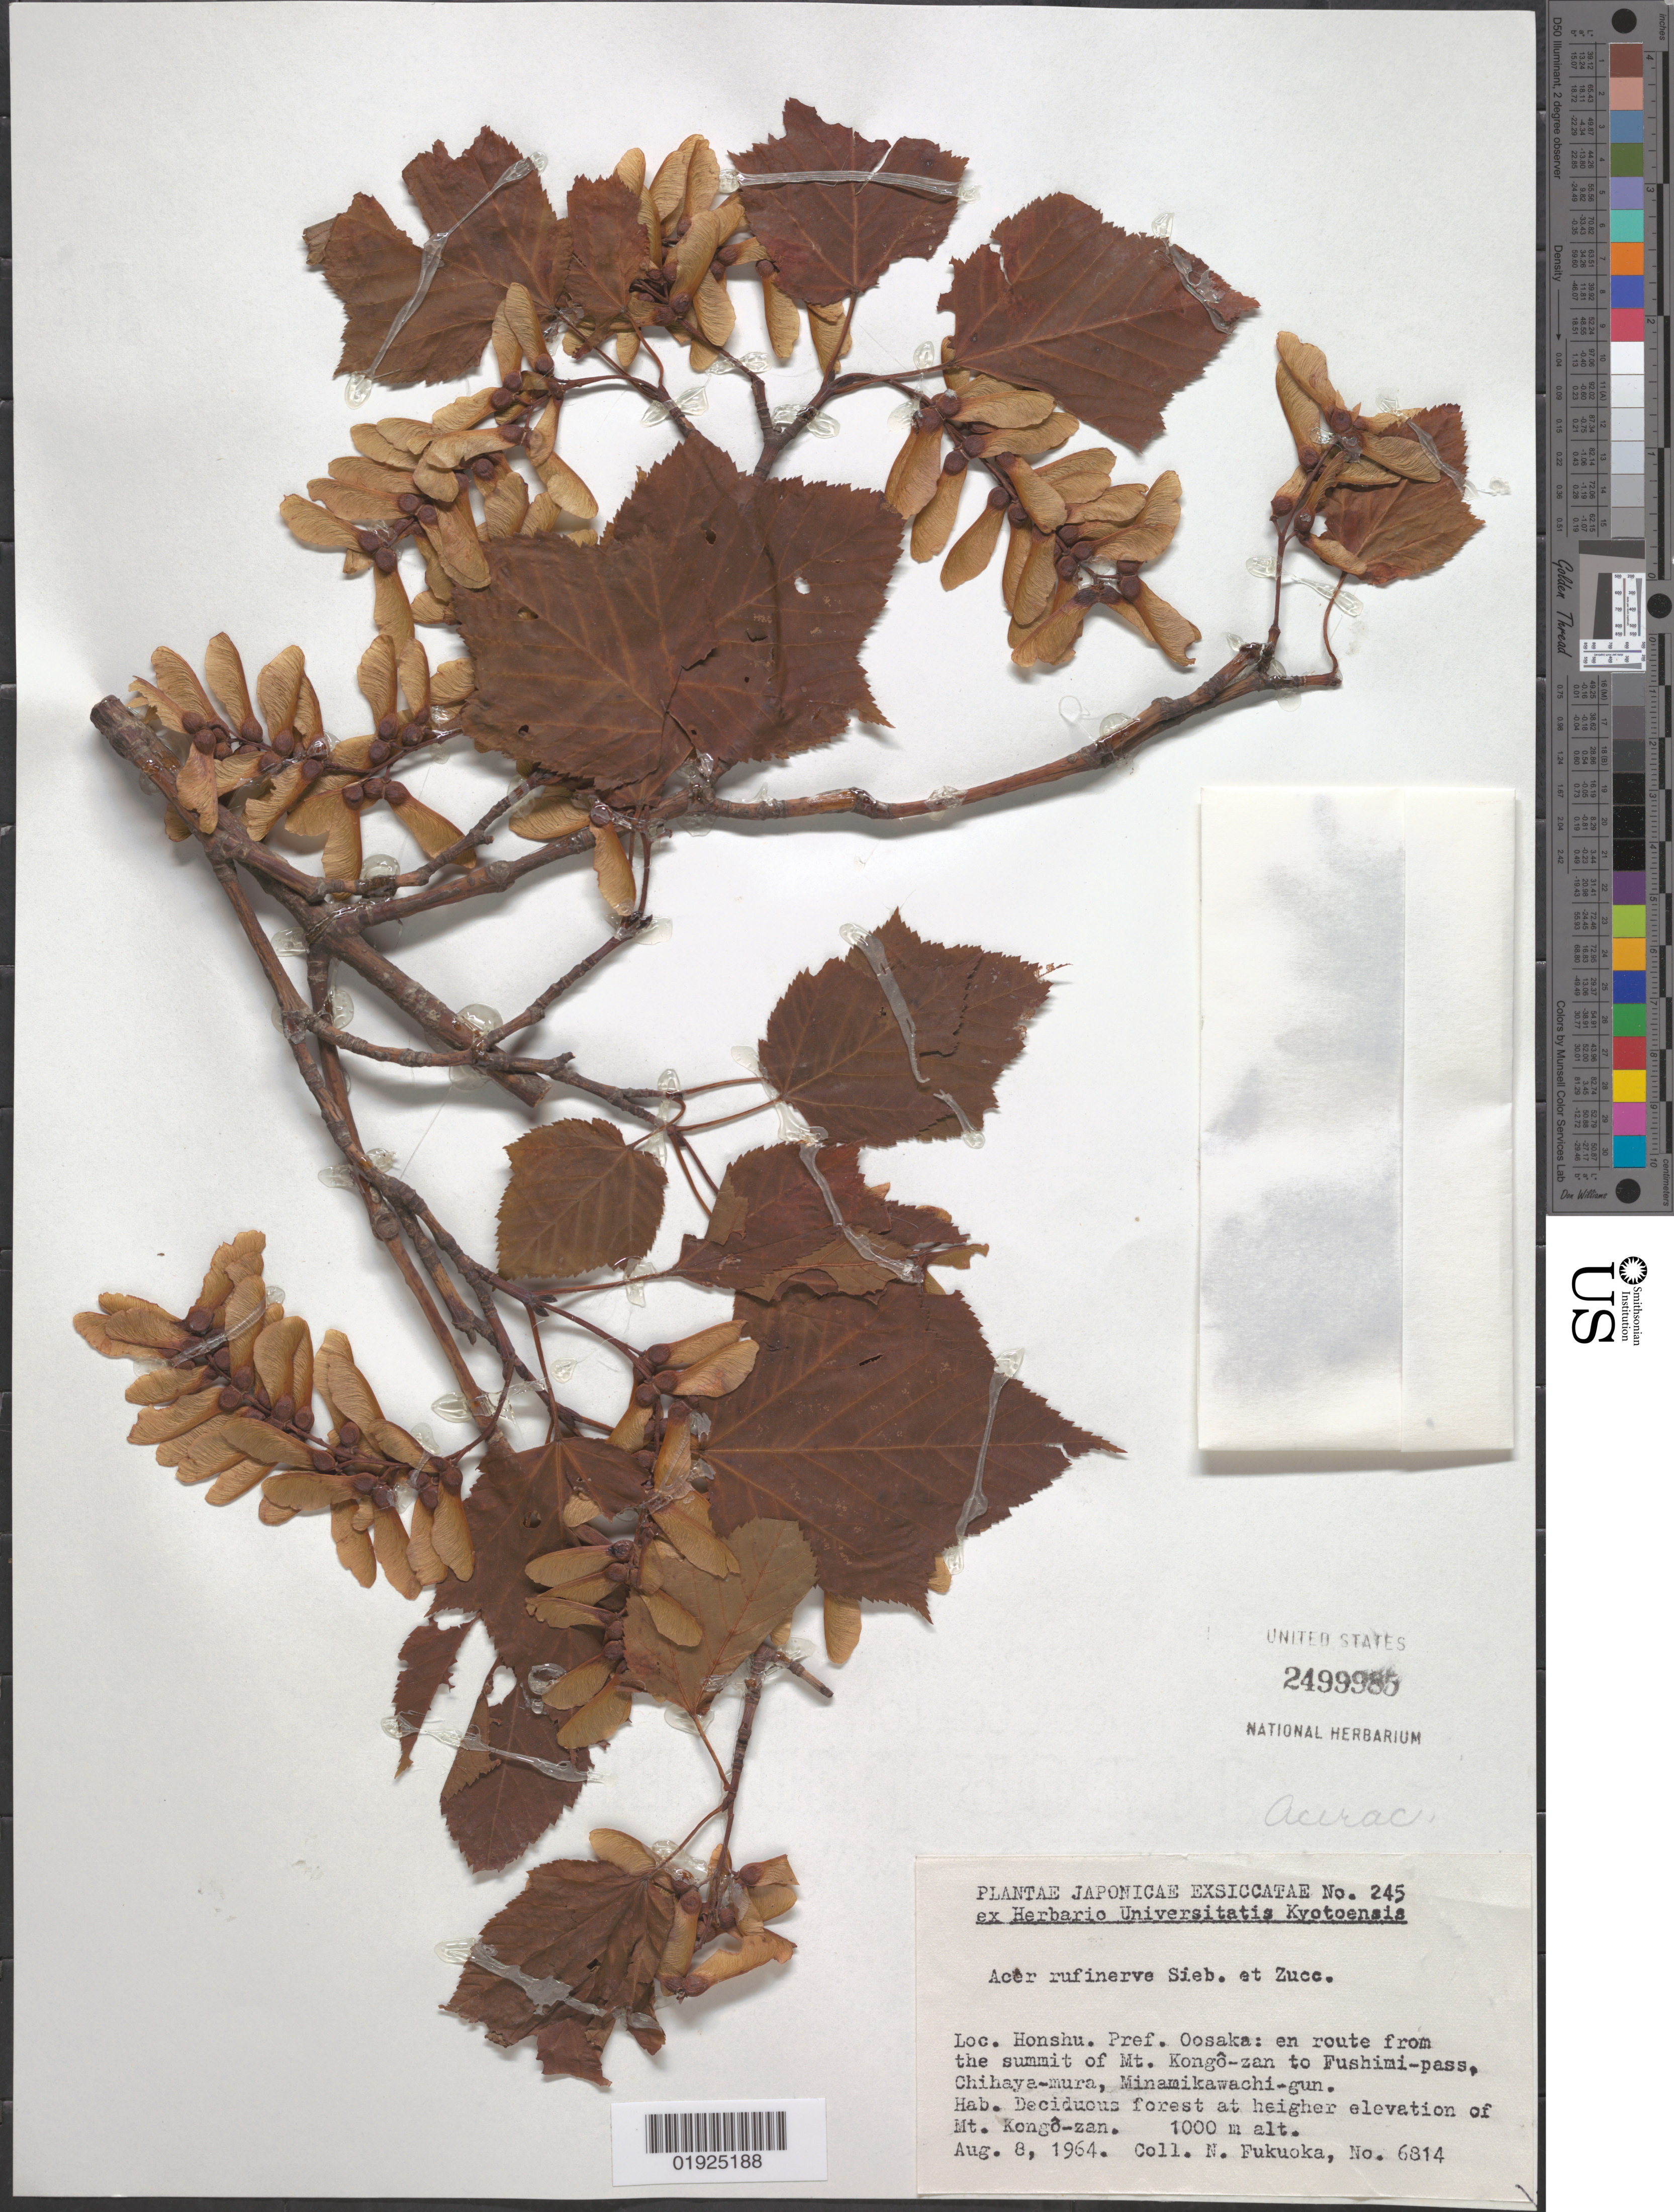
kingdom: Plantae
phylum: Tracheophyta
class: Magnoliopsida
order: Sapindales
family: Sapindaceae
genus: Acer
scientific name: Acer rufinerve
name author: Siebold & Zucc.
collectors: N. Fukuoka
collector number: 6814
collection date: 1964-08-08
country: Japan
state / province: Osaka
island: Honshu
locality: En route from the summit of Mt. Kongô-zan to Fushimi-pass, Chihaya-mura, Minamikawachi-gun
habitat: Deciduous forest at higher elevation of Mt. Kongô-zan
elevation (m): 1000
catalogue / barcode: US 2499985